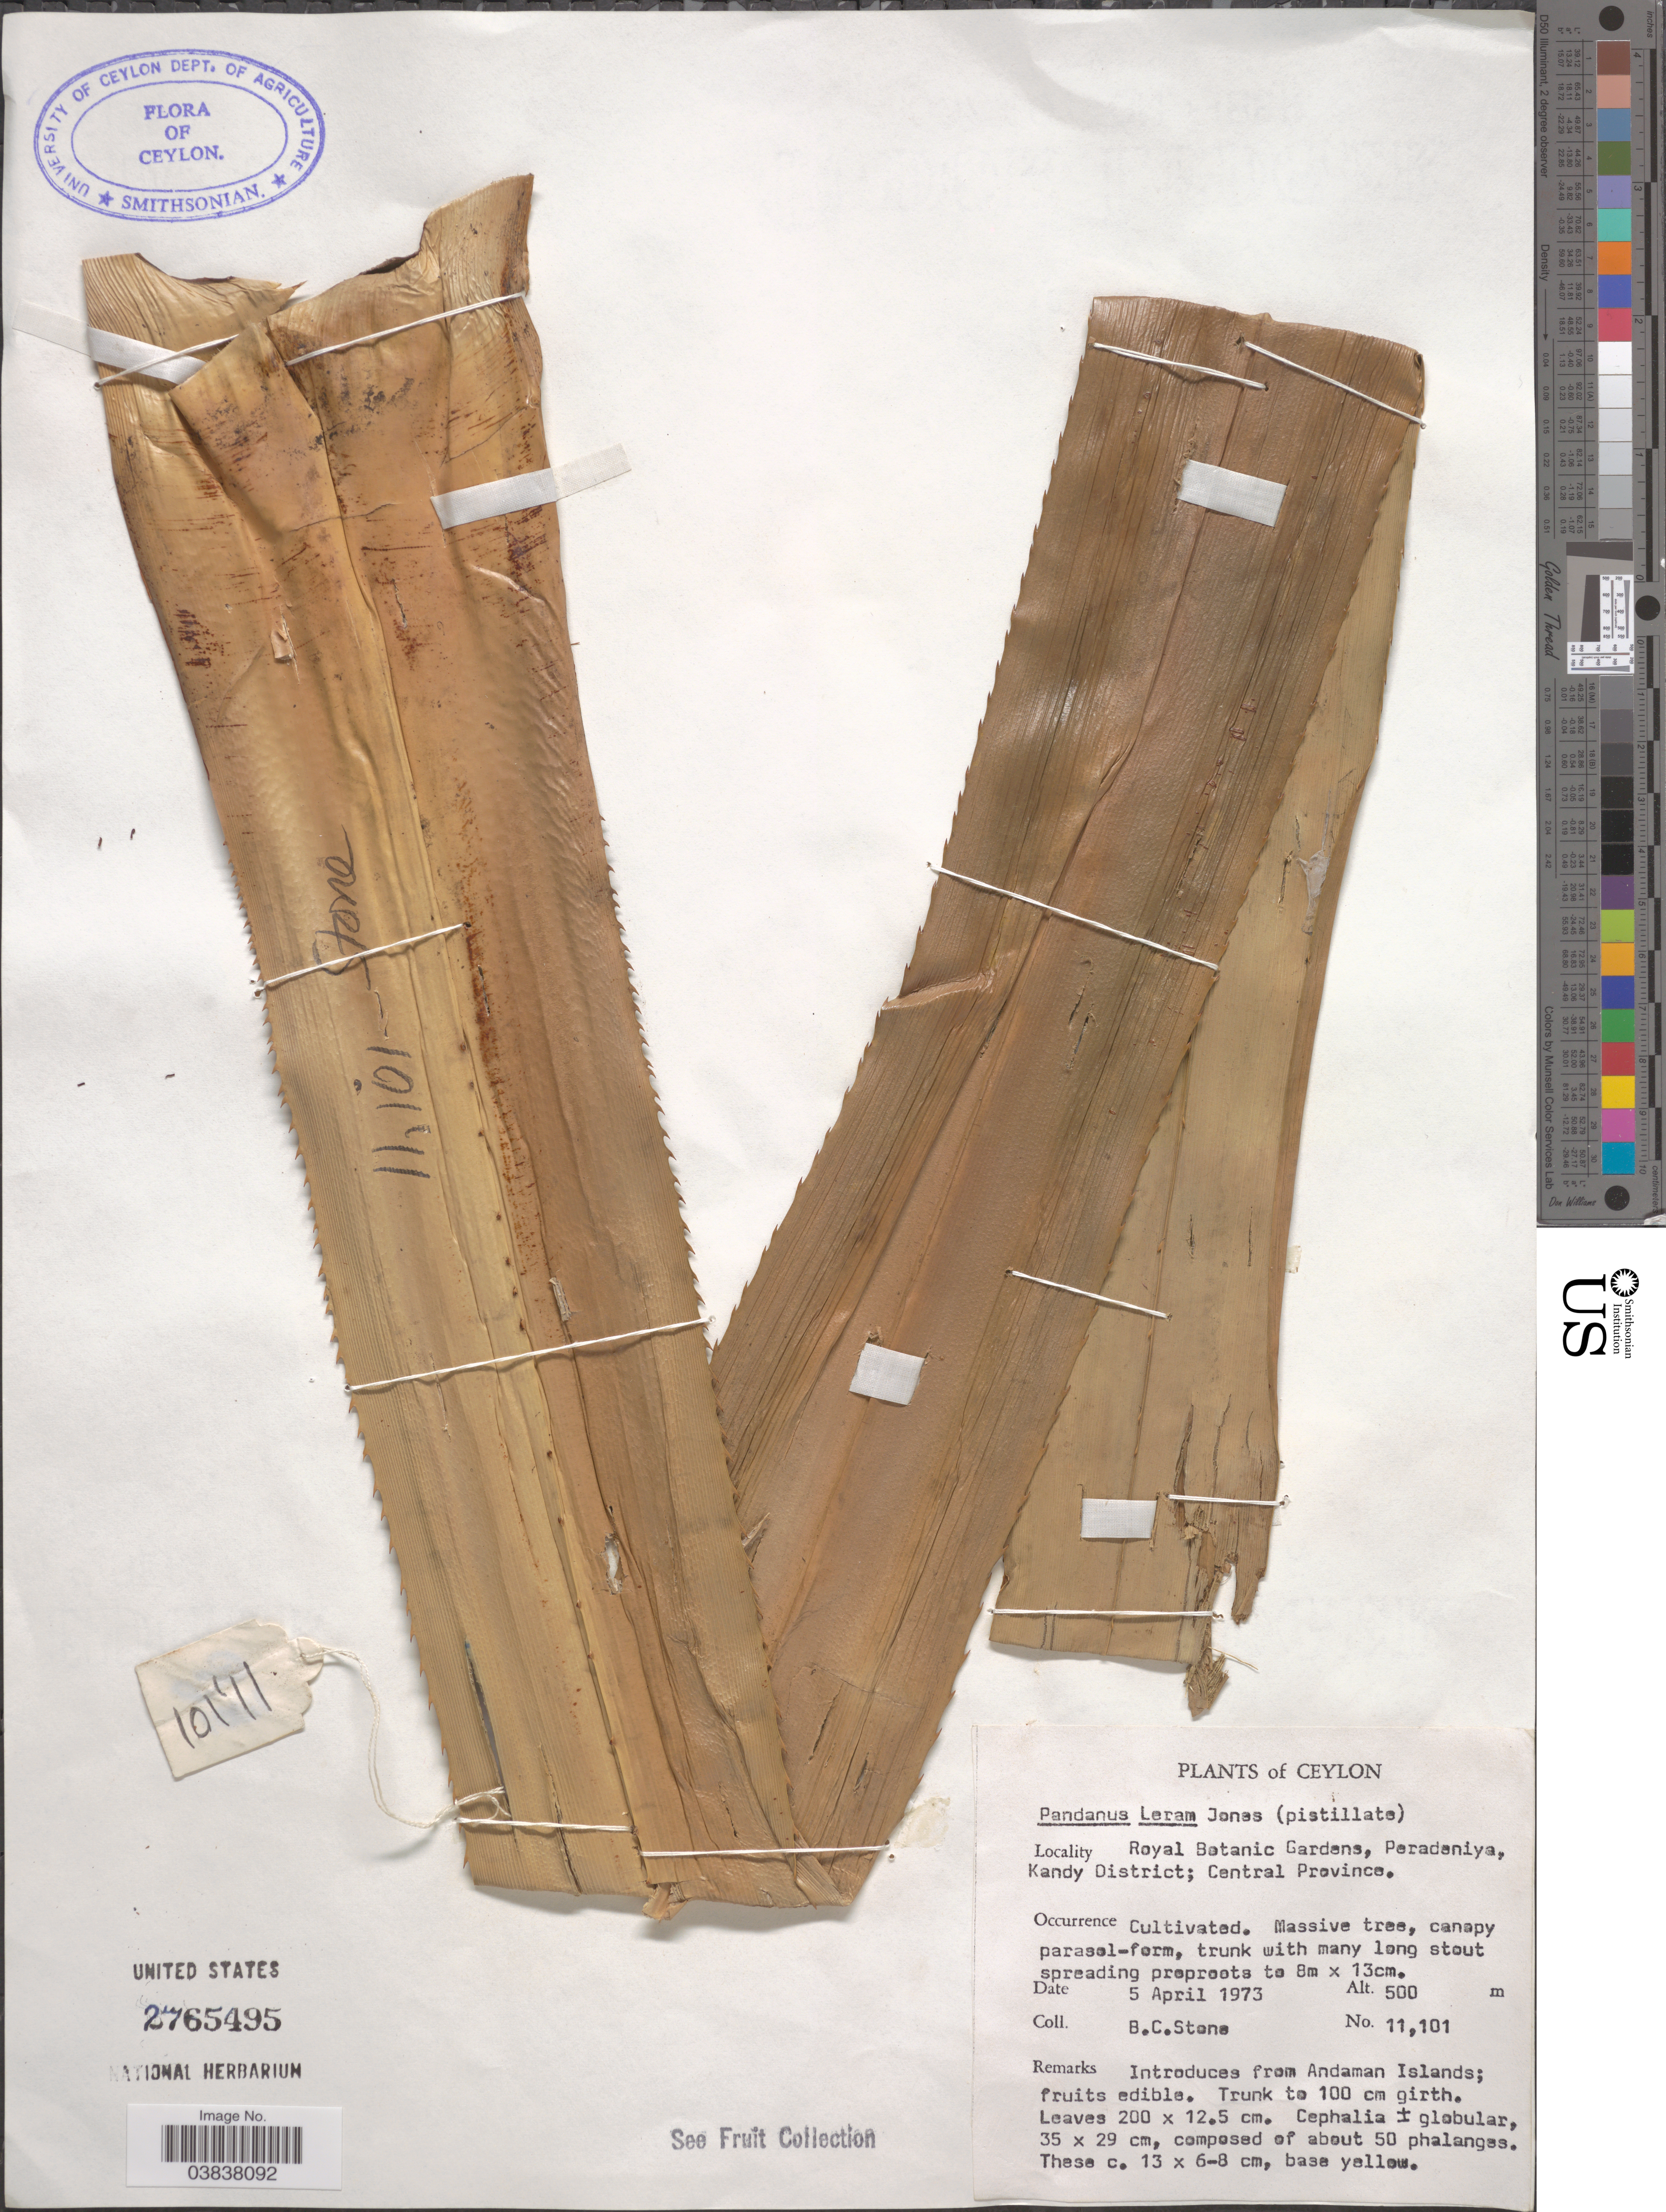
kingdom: Plantae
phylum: Tracheophyta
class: Liliopsida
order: Pandanales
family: Pandanaceae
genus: Pandanus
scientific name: Pandanus leram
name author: Voigt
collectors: B. C. Stone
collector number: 11101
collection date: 1973-04-05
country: Sri Lanka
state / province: Central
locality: Ceylon. Royal Botanic Gardens, Peradeniya, Kandy District.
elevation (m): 500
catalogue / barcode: US 2765495